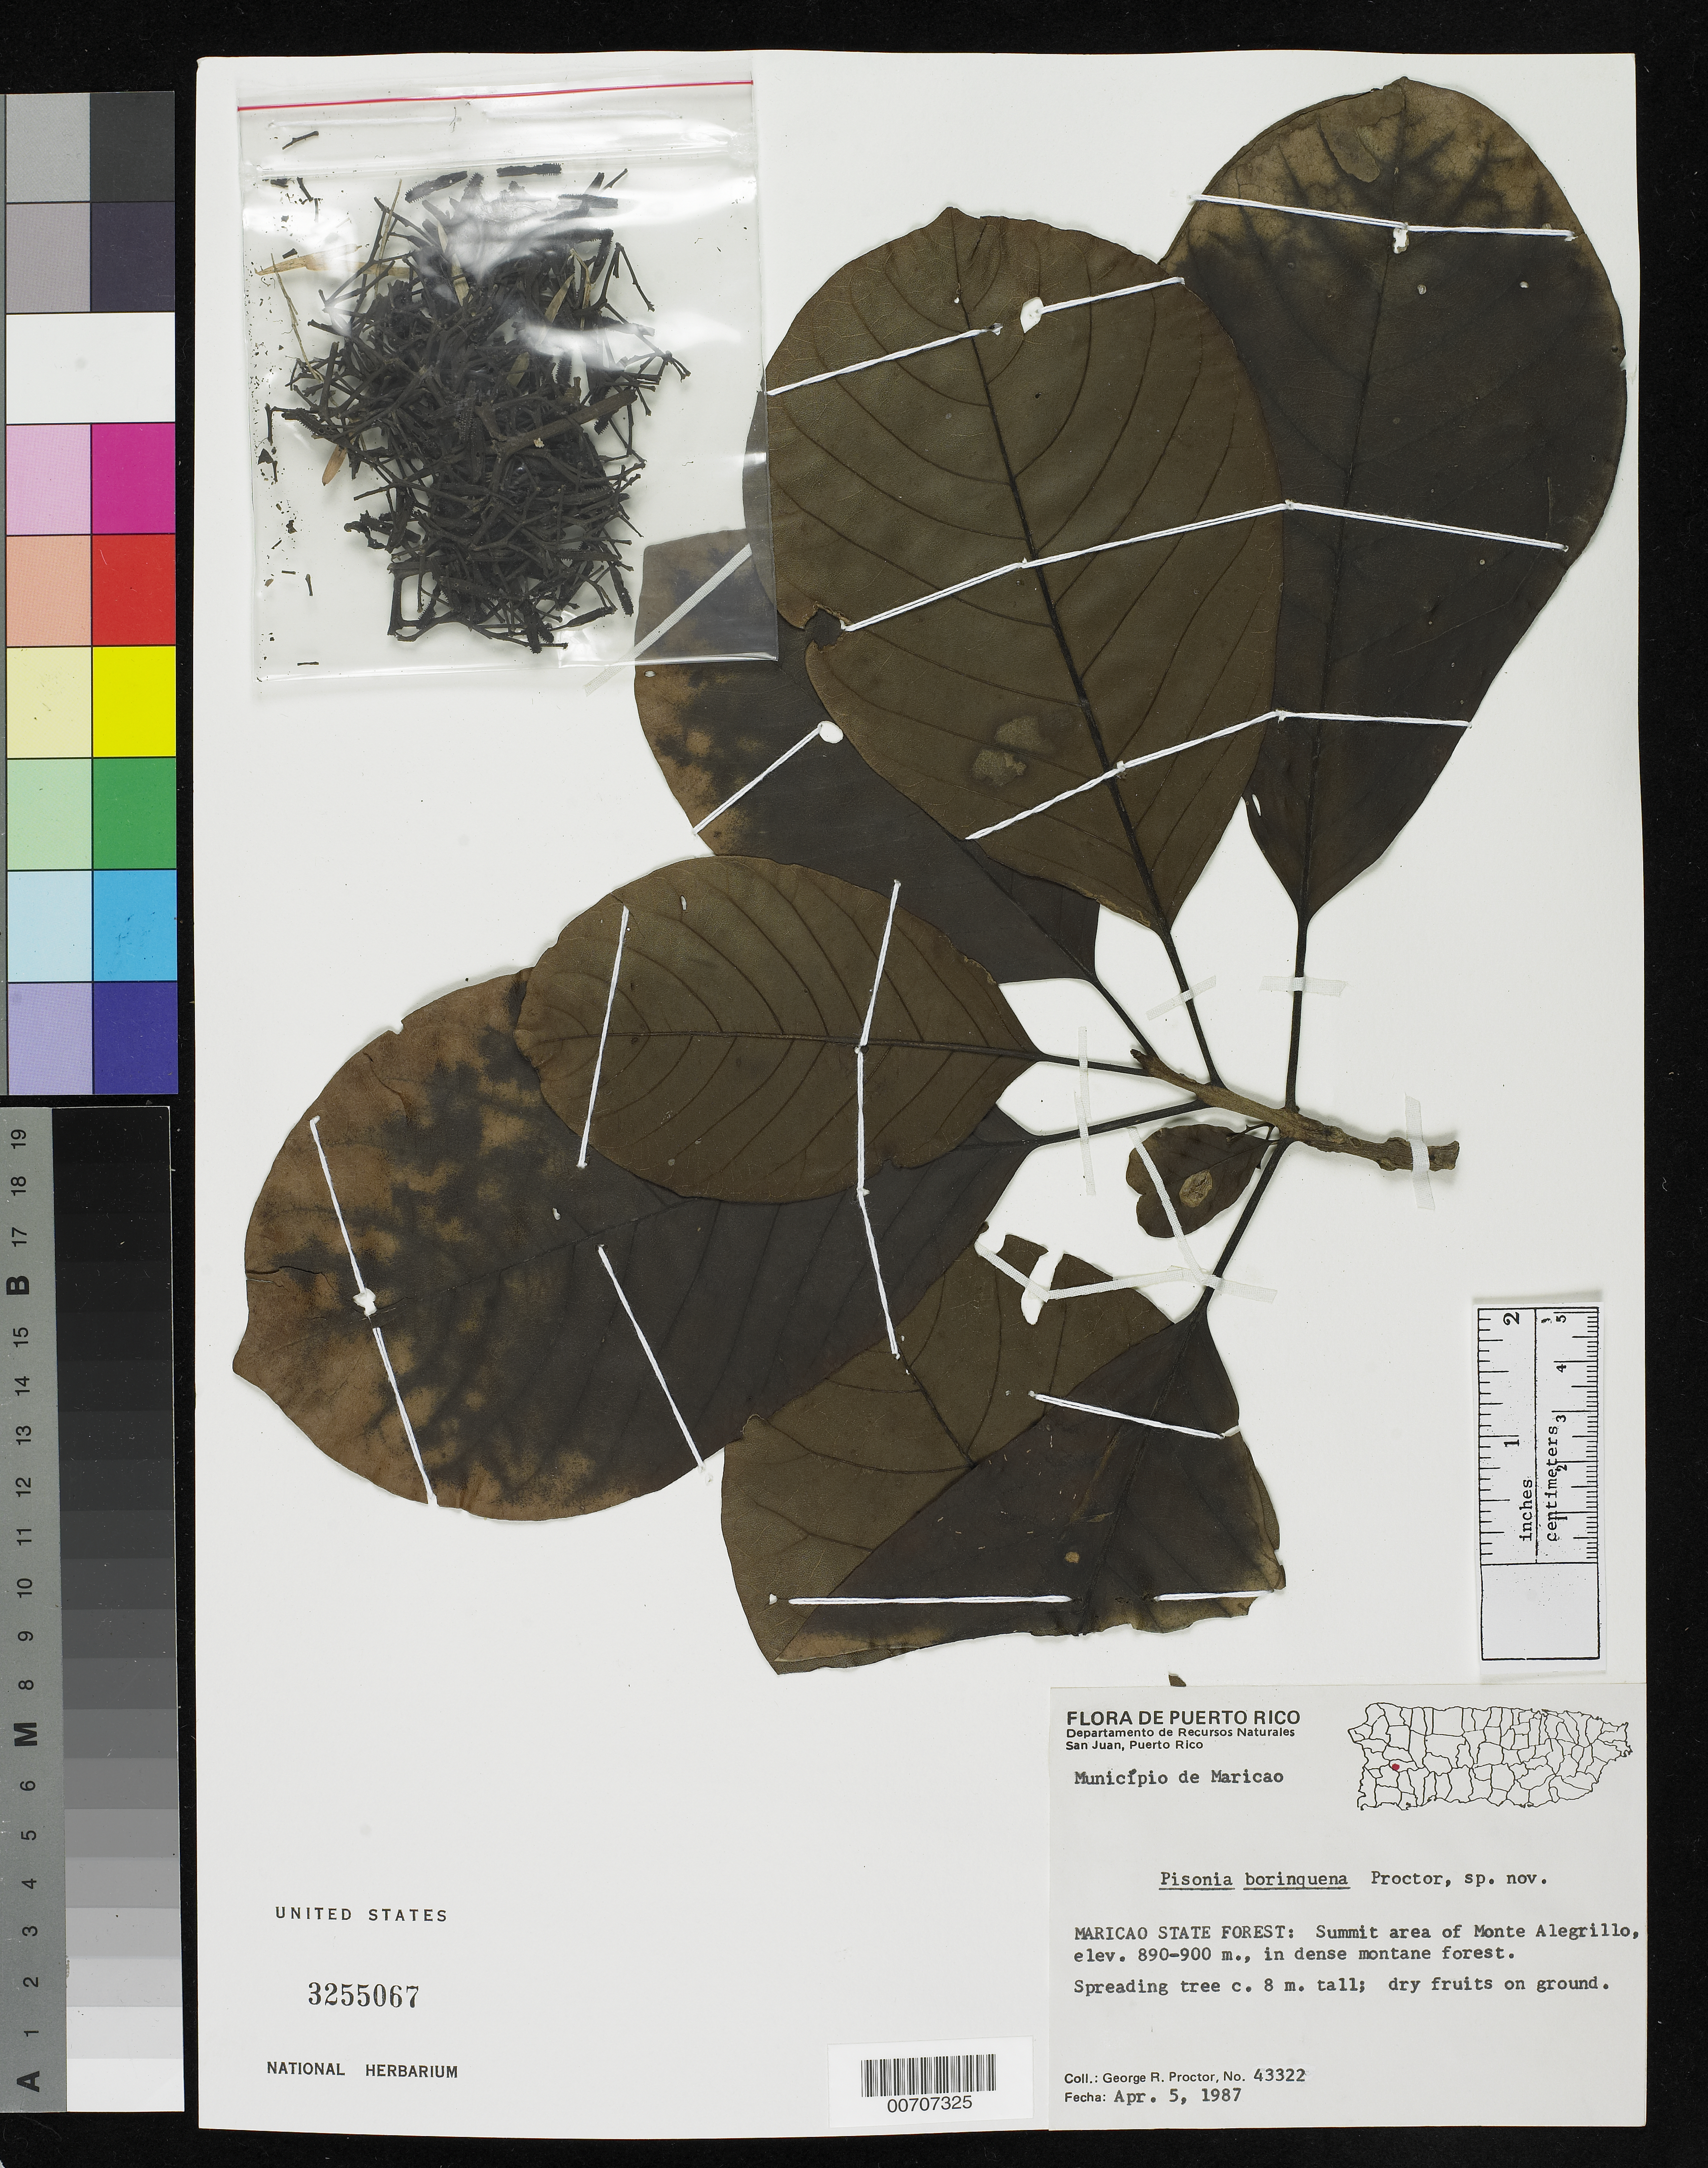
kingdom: Plantae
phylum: Tracheophyta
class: Magnoliopsida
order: Caryophyllales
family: Nyctaginaceae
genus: Pisonia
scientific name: Pisonia roqueae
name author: Trejo & Caraballo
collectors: G. R. Proctor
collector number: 43322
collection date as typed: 05 Apr 1987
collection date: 1987-04-05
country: Puerto Rico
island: Greater Antilles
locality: Municipio de Maricao, Maricao State Forest: Summit area of Monte Alegrillo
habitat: In dense montane forest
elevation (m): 890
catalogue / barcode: US 3255067